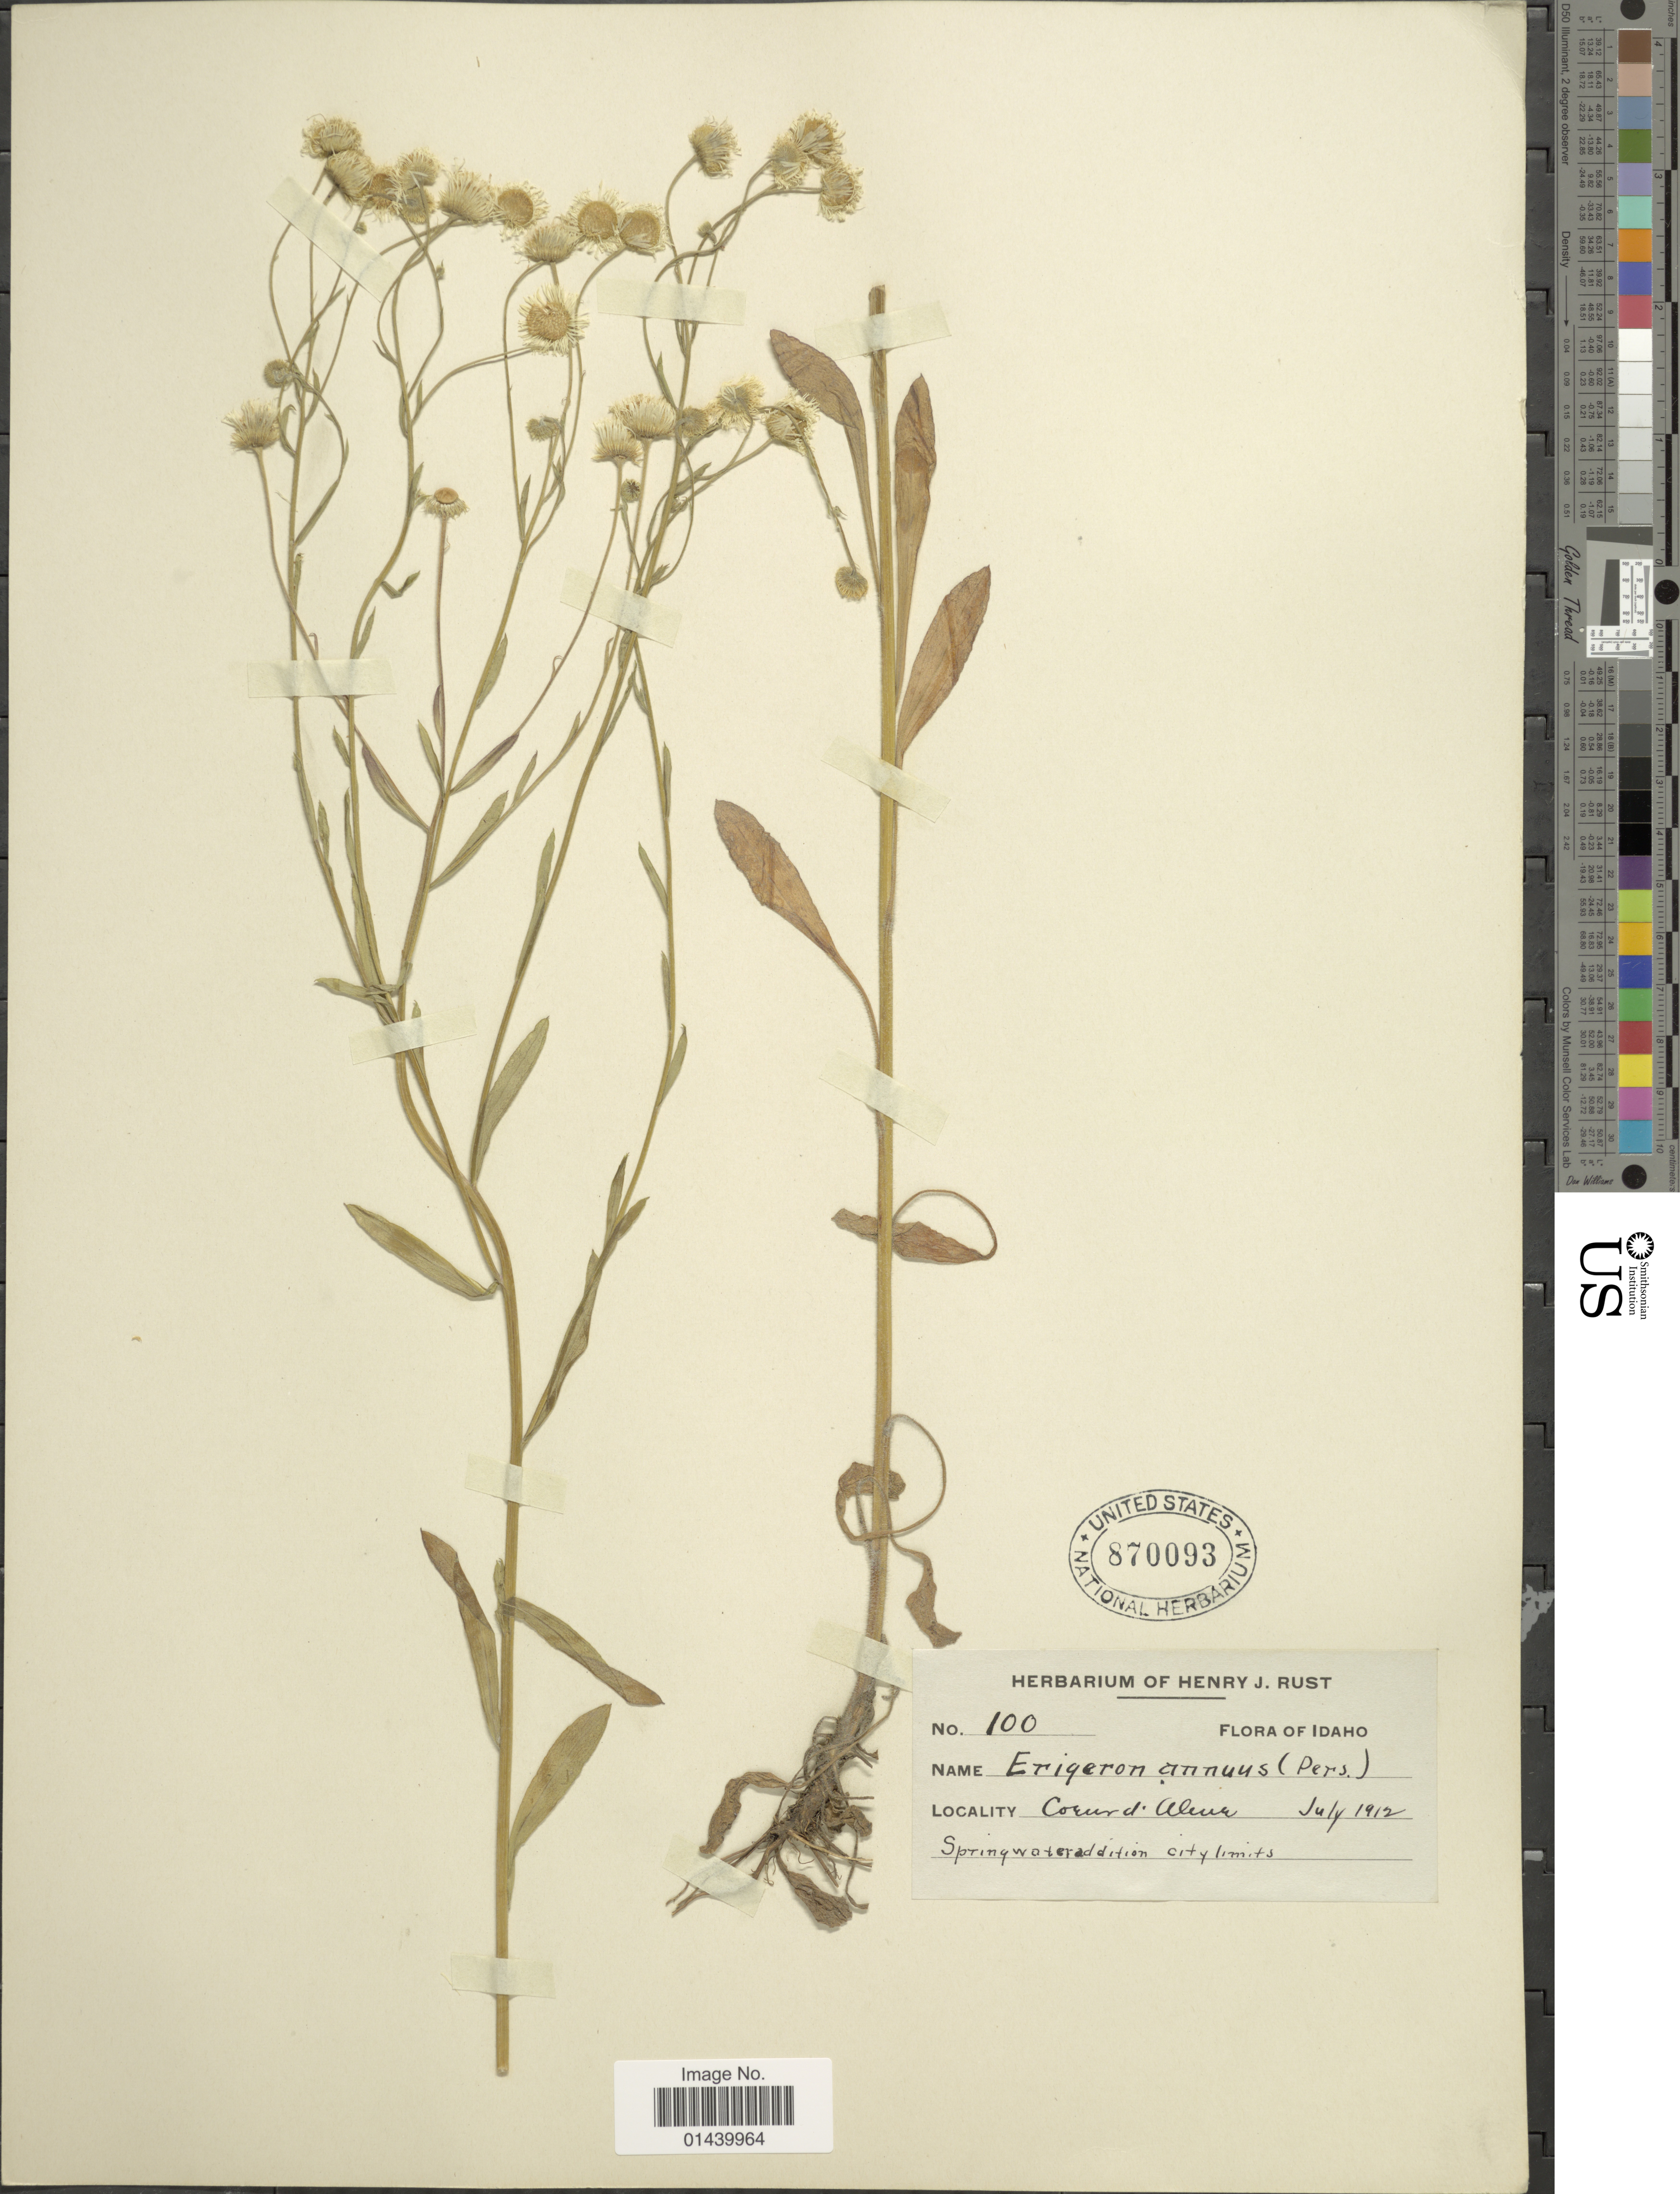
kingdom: Plantae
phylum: Tracheophyta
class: Magnoliopsida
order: Asterales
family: Asteraceae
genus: Erigeron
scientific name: Erigeron strigosus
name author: Muhl. ex Willd.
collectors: ex herb. Henry J. Rust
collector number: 100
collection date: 1912-07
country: United States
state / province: Idaho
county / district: Kootenai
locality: Coeur d'Alene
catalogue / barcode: US 870093